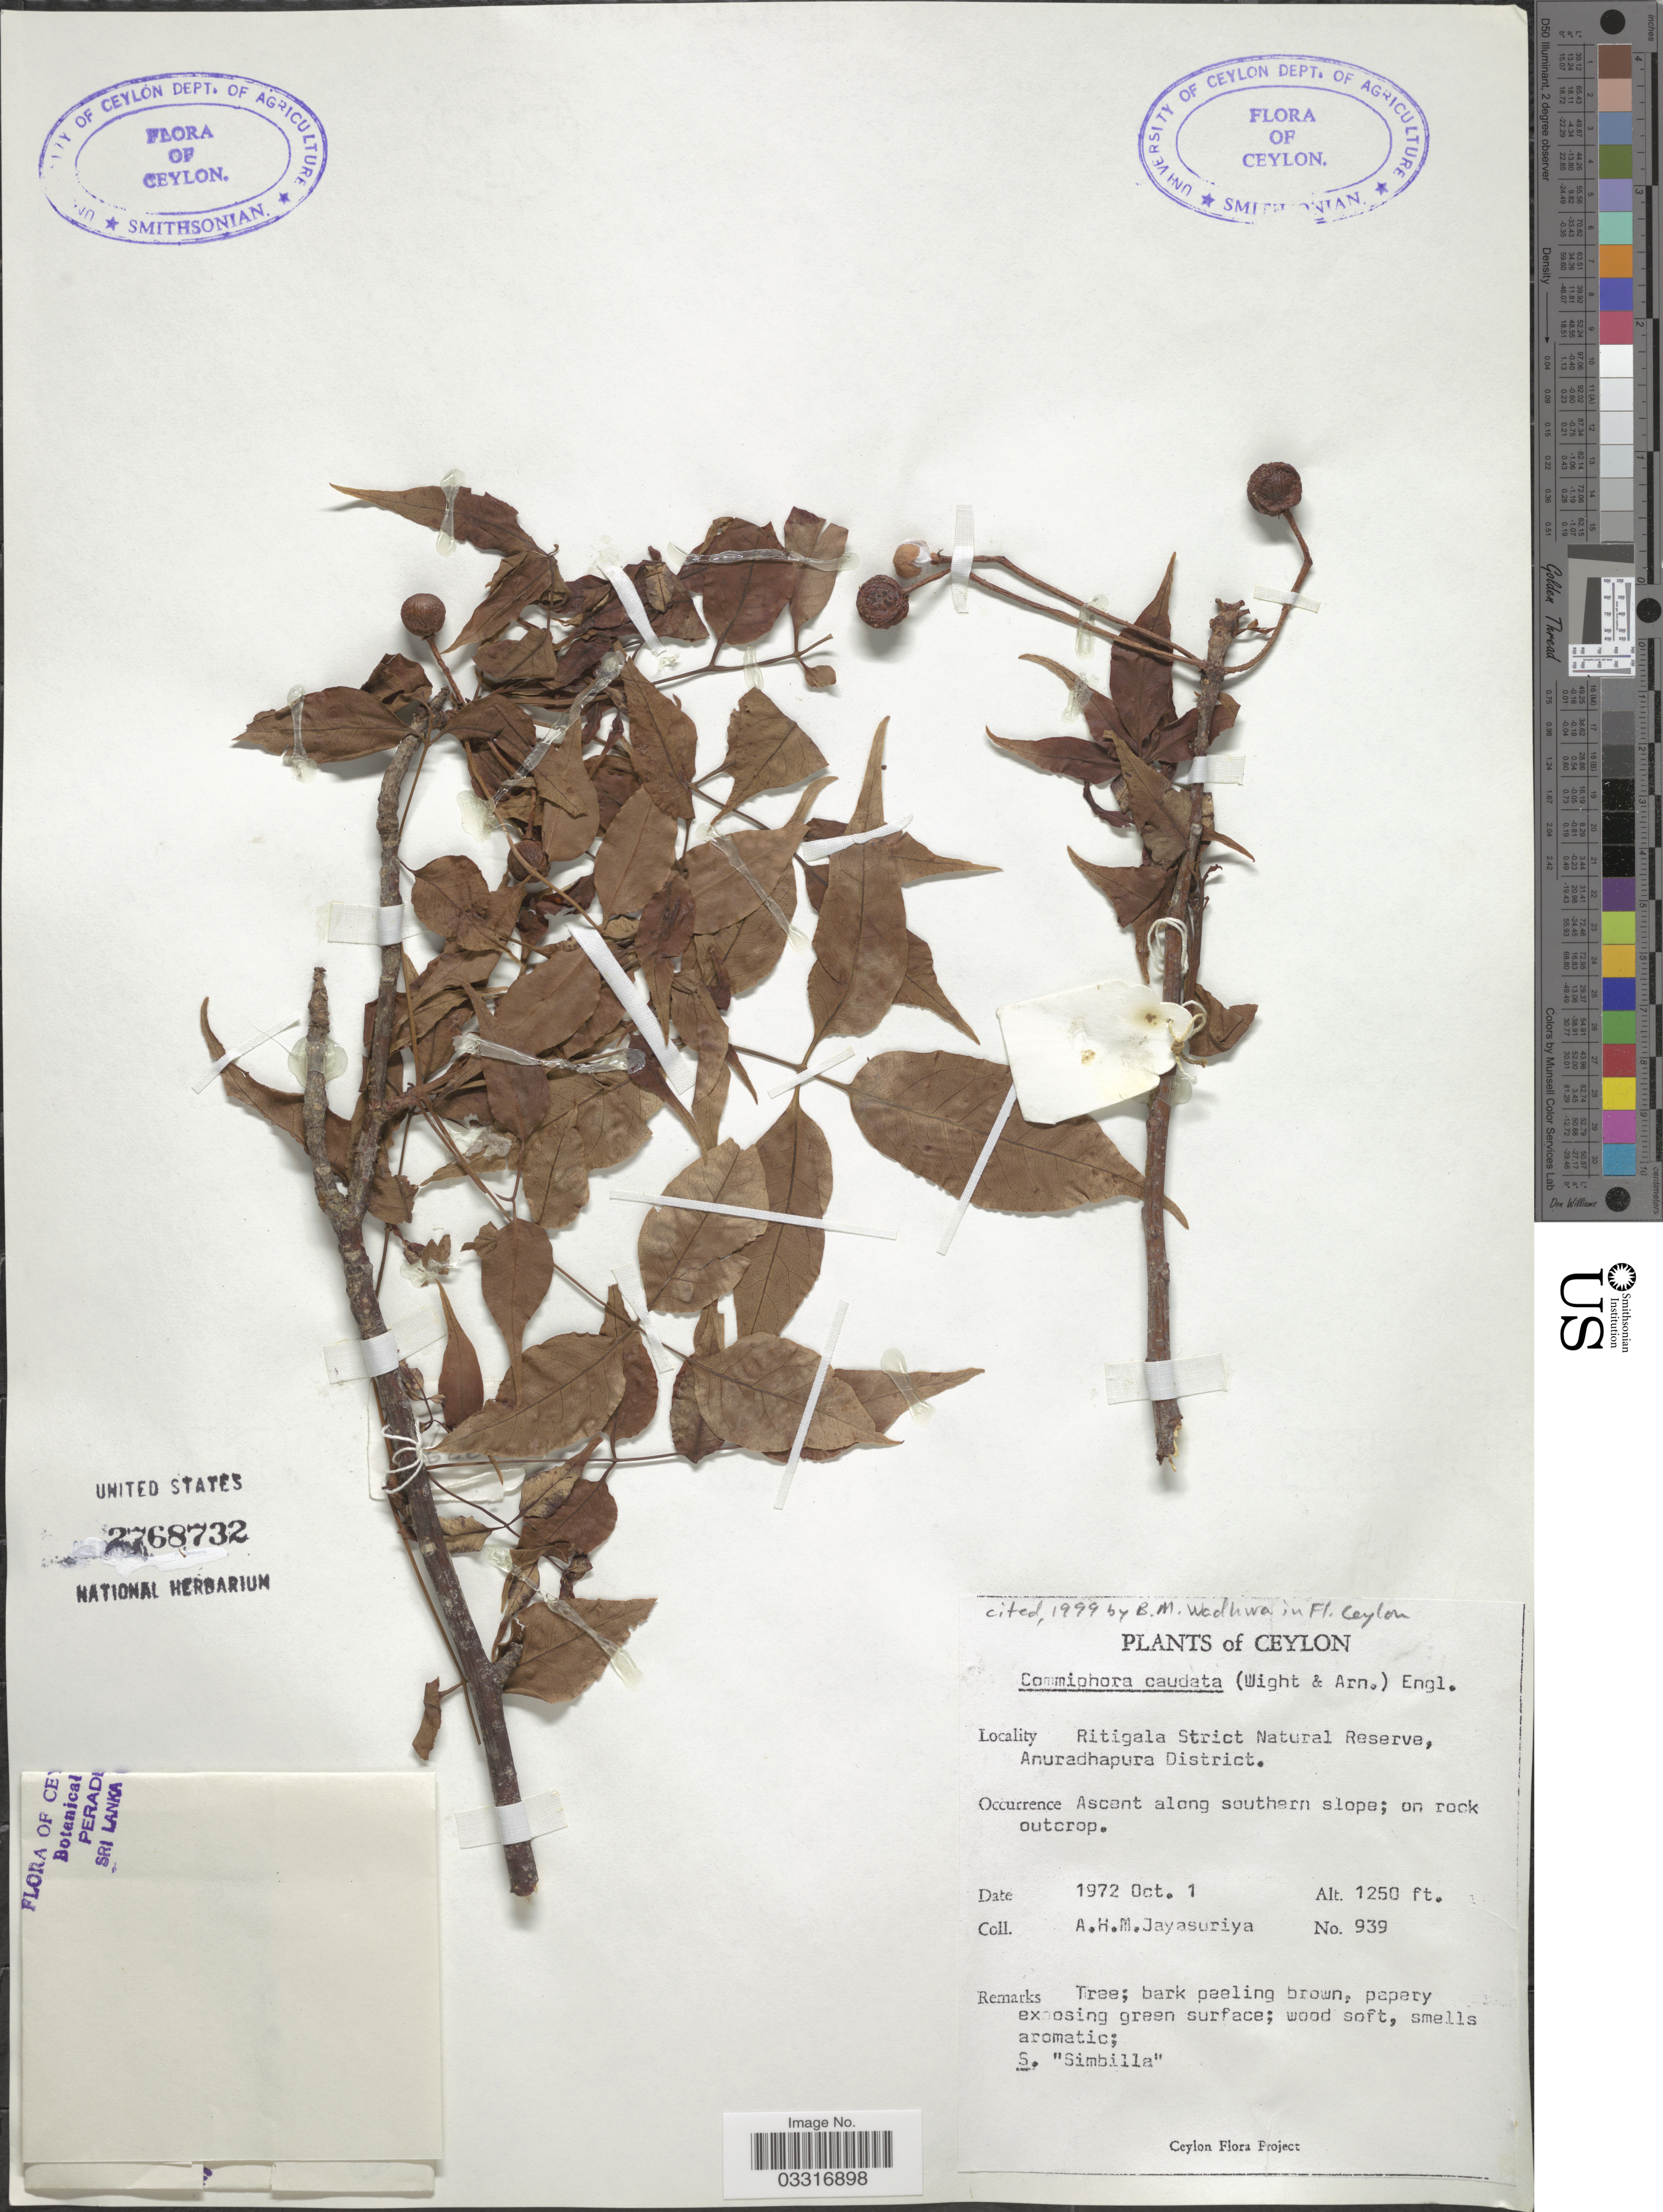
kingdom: Plantae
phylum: Tracheophyta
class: Magnoliopsida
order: Sapindales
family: Burseraceae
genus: Commiphora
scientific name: Commiphora caudata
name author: Engl.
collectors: A. H. Jayasuriya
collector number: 939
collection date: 1972-10-01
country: Sri Lanka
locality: Ceylon, Ritigala Strict Natural Reserve, Anuradhapura District.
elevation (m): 381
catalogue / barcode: US 2768732